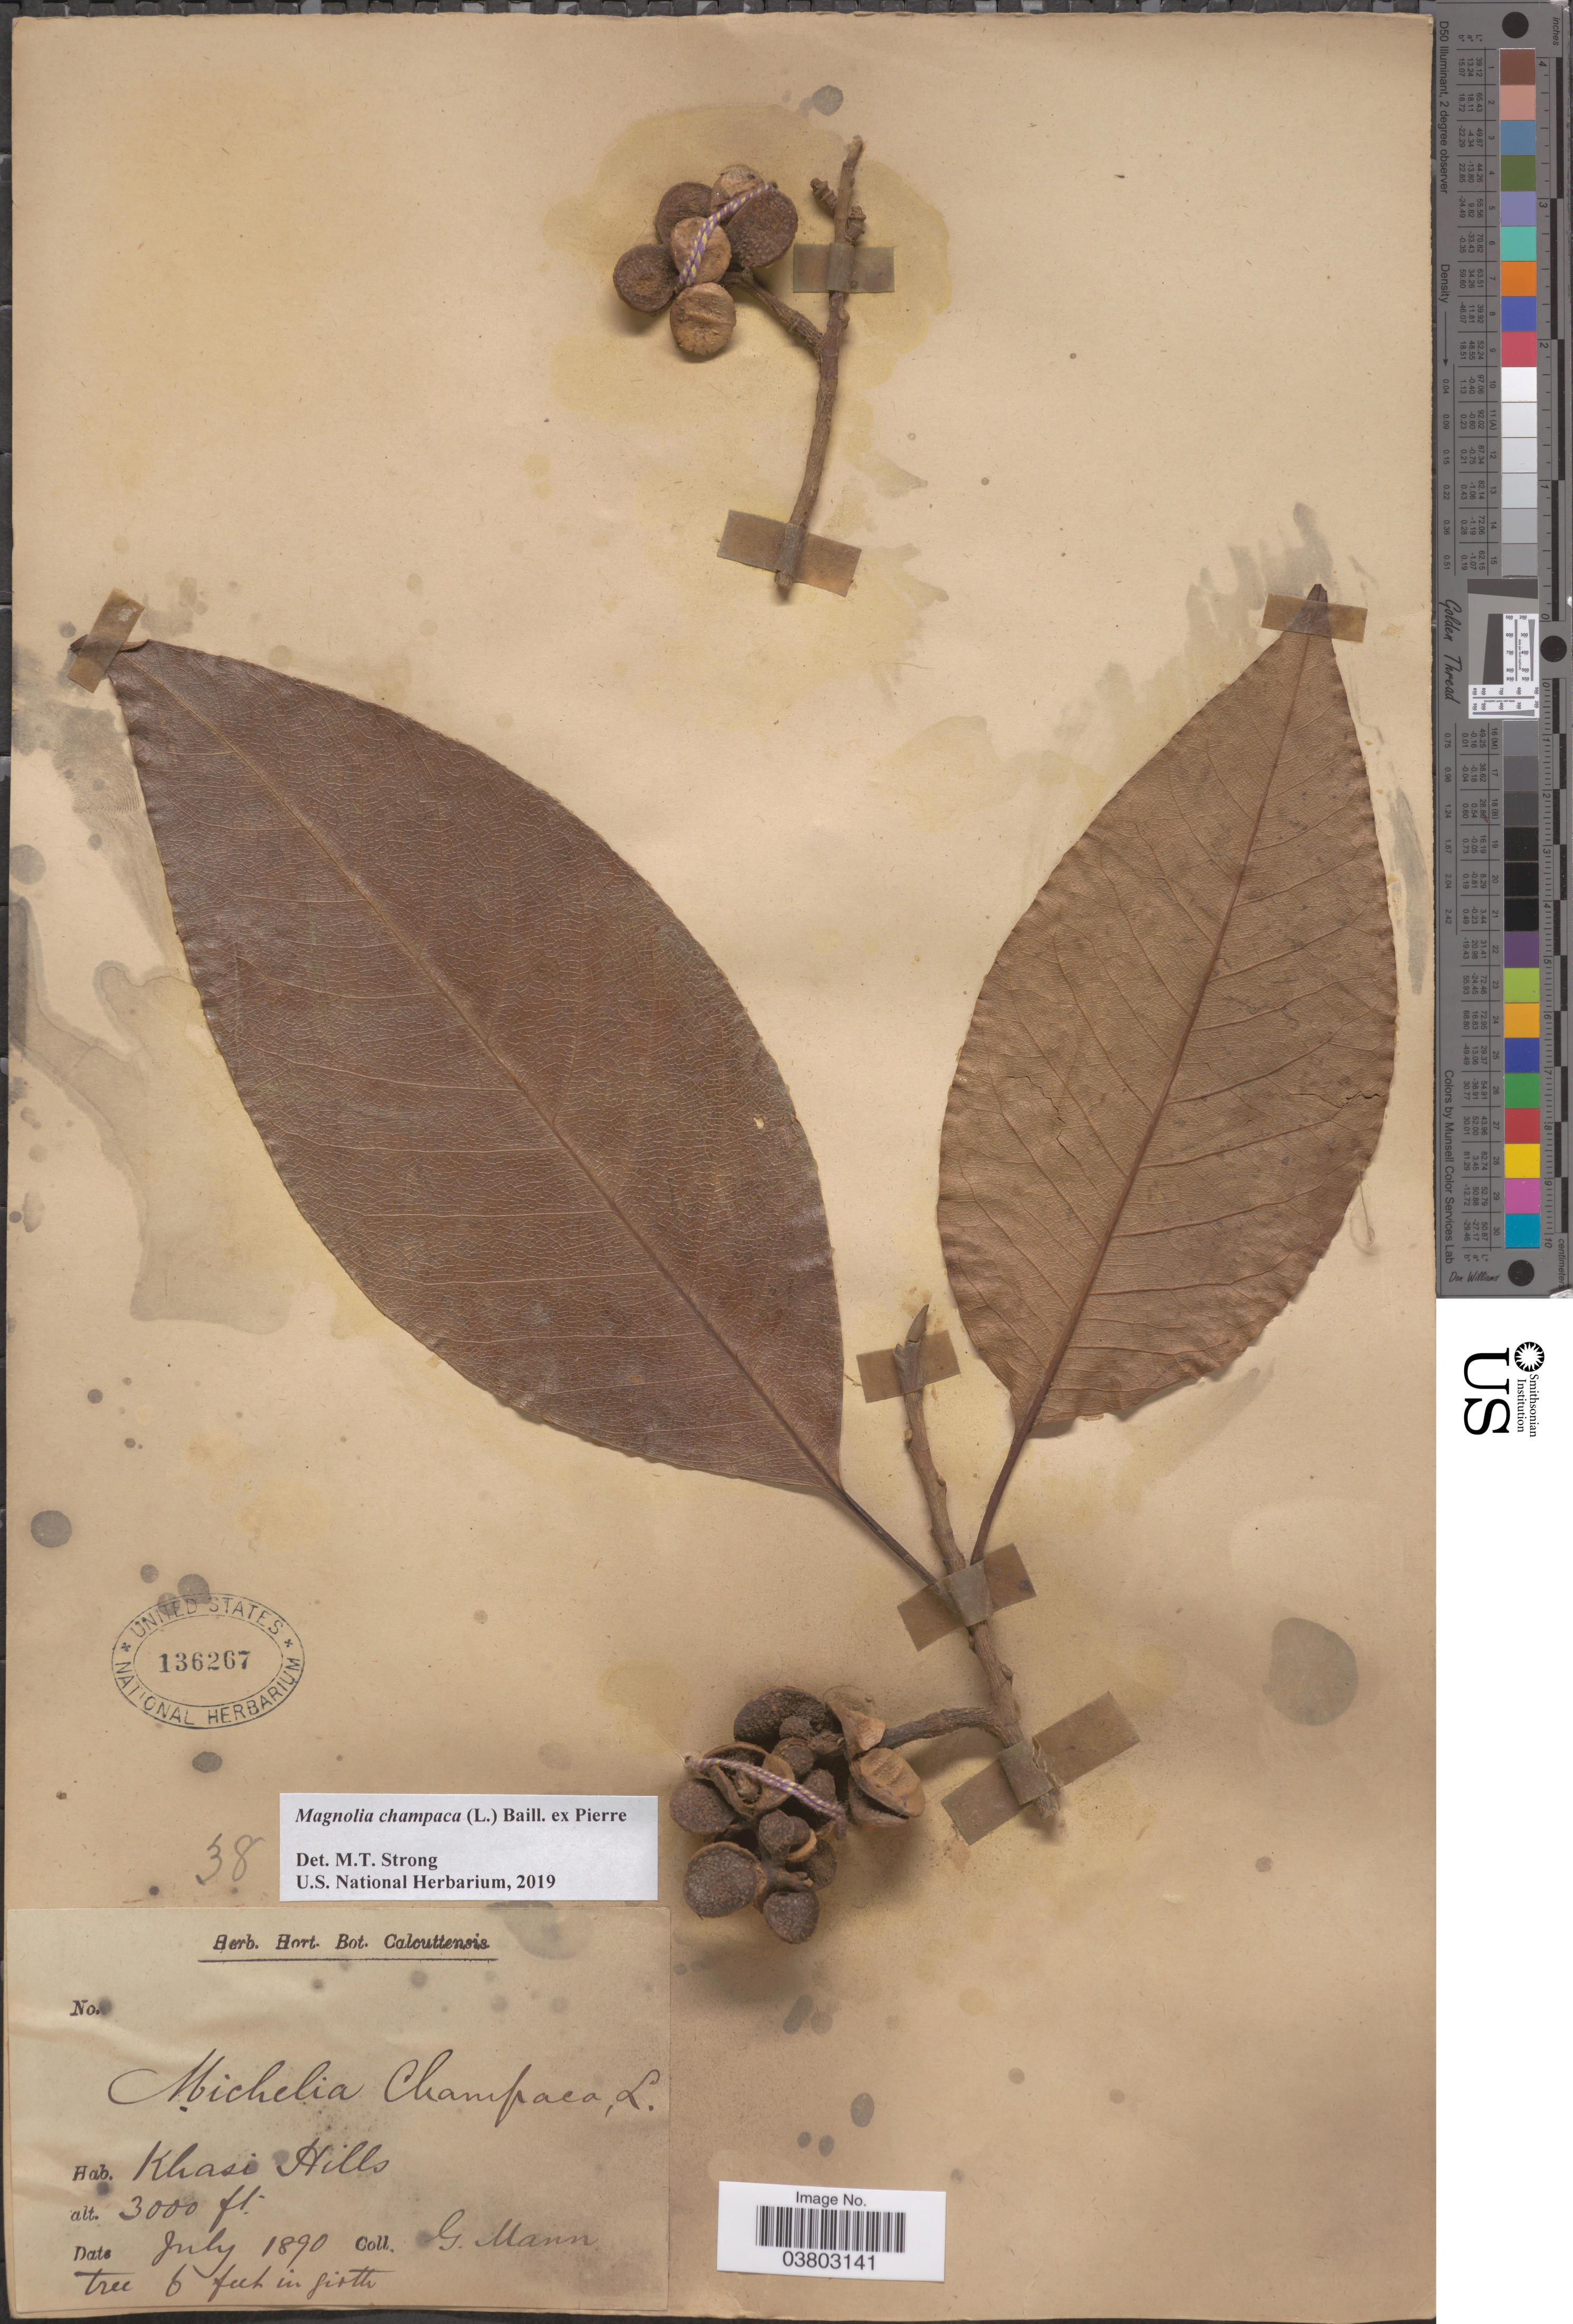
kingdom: Plantae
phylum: Tracheophyta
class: Magnoliopsida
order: Magnoliales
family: Magnoliaceae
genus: Magnolia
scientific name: Magnolia champaca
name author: (L.) Baill. ex Pierre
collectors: G. Mann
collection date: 1890-07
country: India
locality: Khasi Hills.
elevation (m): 914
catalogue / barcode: US 136267